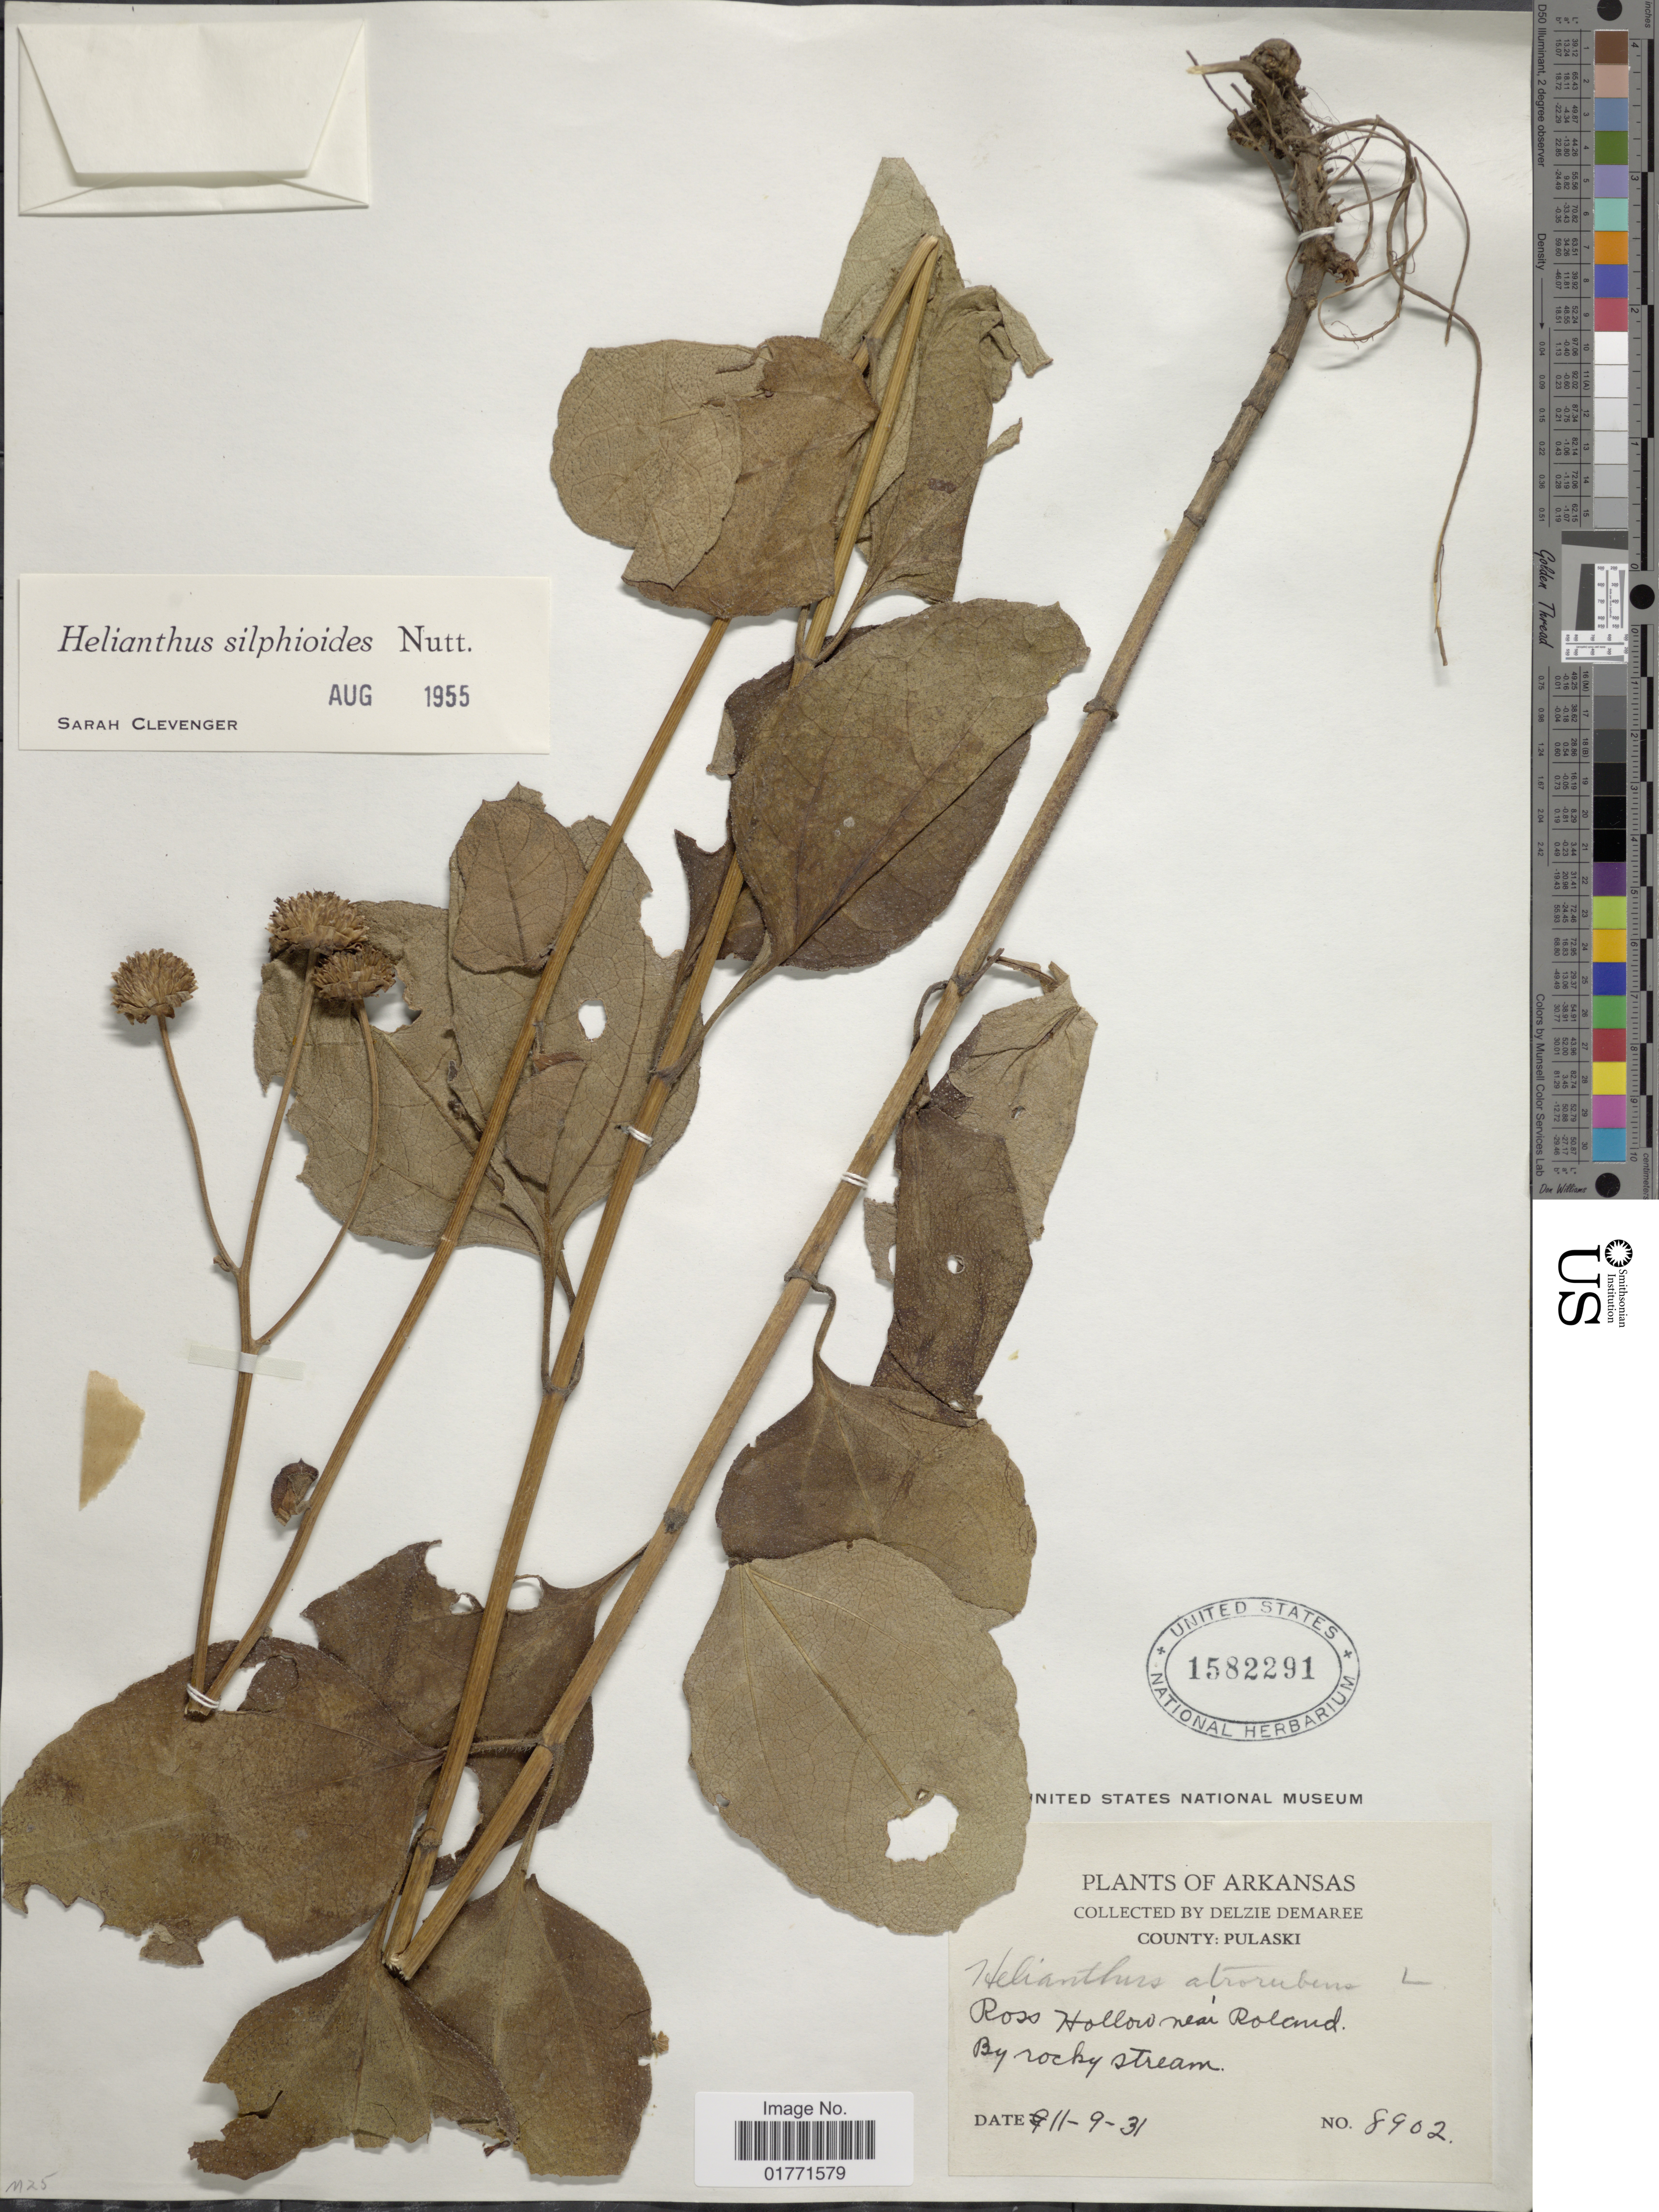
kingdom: Plantae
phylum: Tracheophyta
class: Magnoliopsida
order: Asterales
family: Asteraceae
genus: Helianthus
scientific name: Helianthus silphioides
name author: Nutt.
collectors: D. Demaree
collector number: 8902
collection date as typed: Transcribed d/m/y: 11/9/31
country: United States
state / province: Arkansas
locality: County: Pulaski. Ross Hollow near Roland.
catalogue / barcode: US 1582291